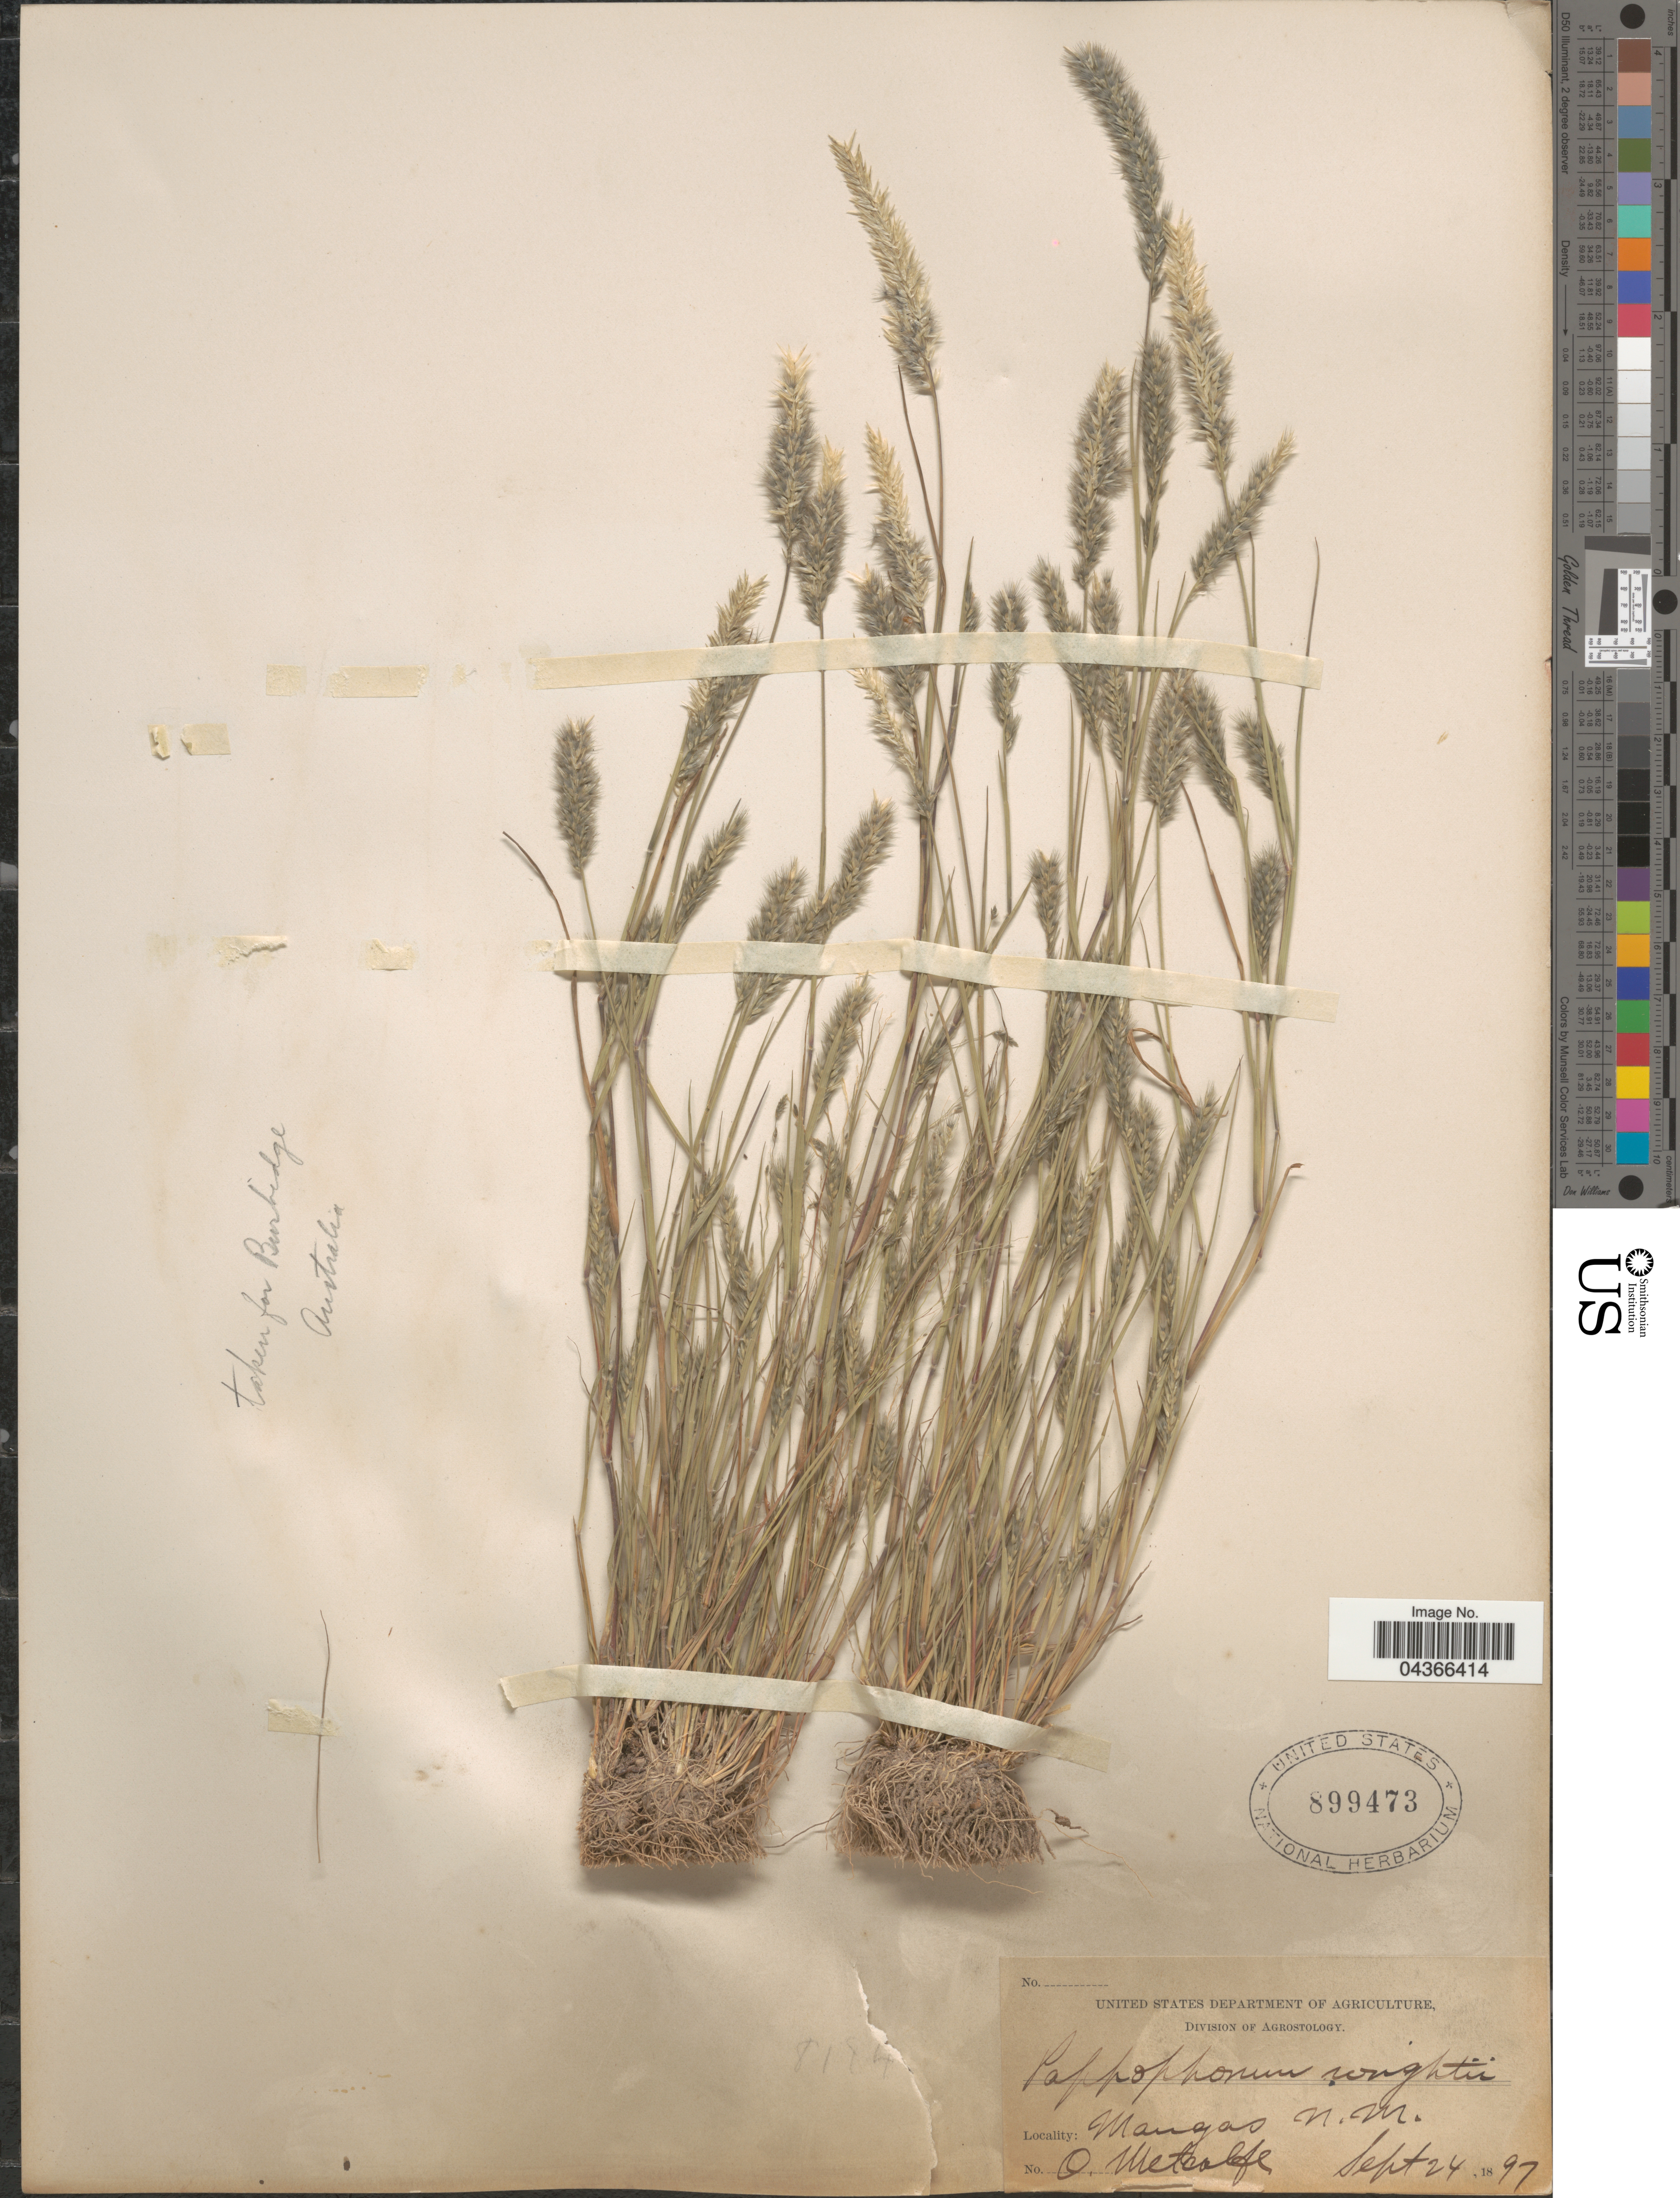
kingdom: Plantae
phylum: Tracheophyta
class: Liliopsida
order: Poales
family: Poaceae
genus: Enneapogon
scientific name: Enneapogon desvauxii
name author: P. Beauv.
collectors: O. Metcalfe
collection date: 1897-09-24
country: United States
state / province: New Mexico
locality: Mangas.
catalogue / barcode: US 899473